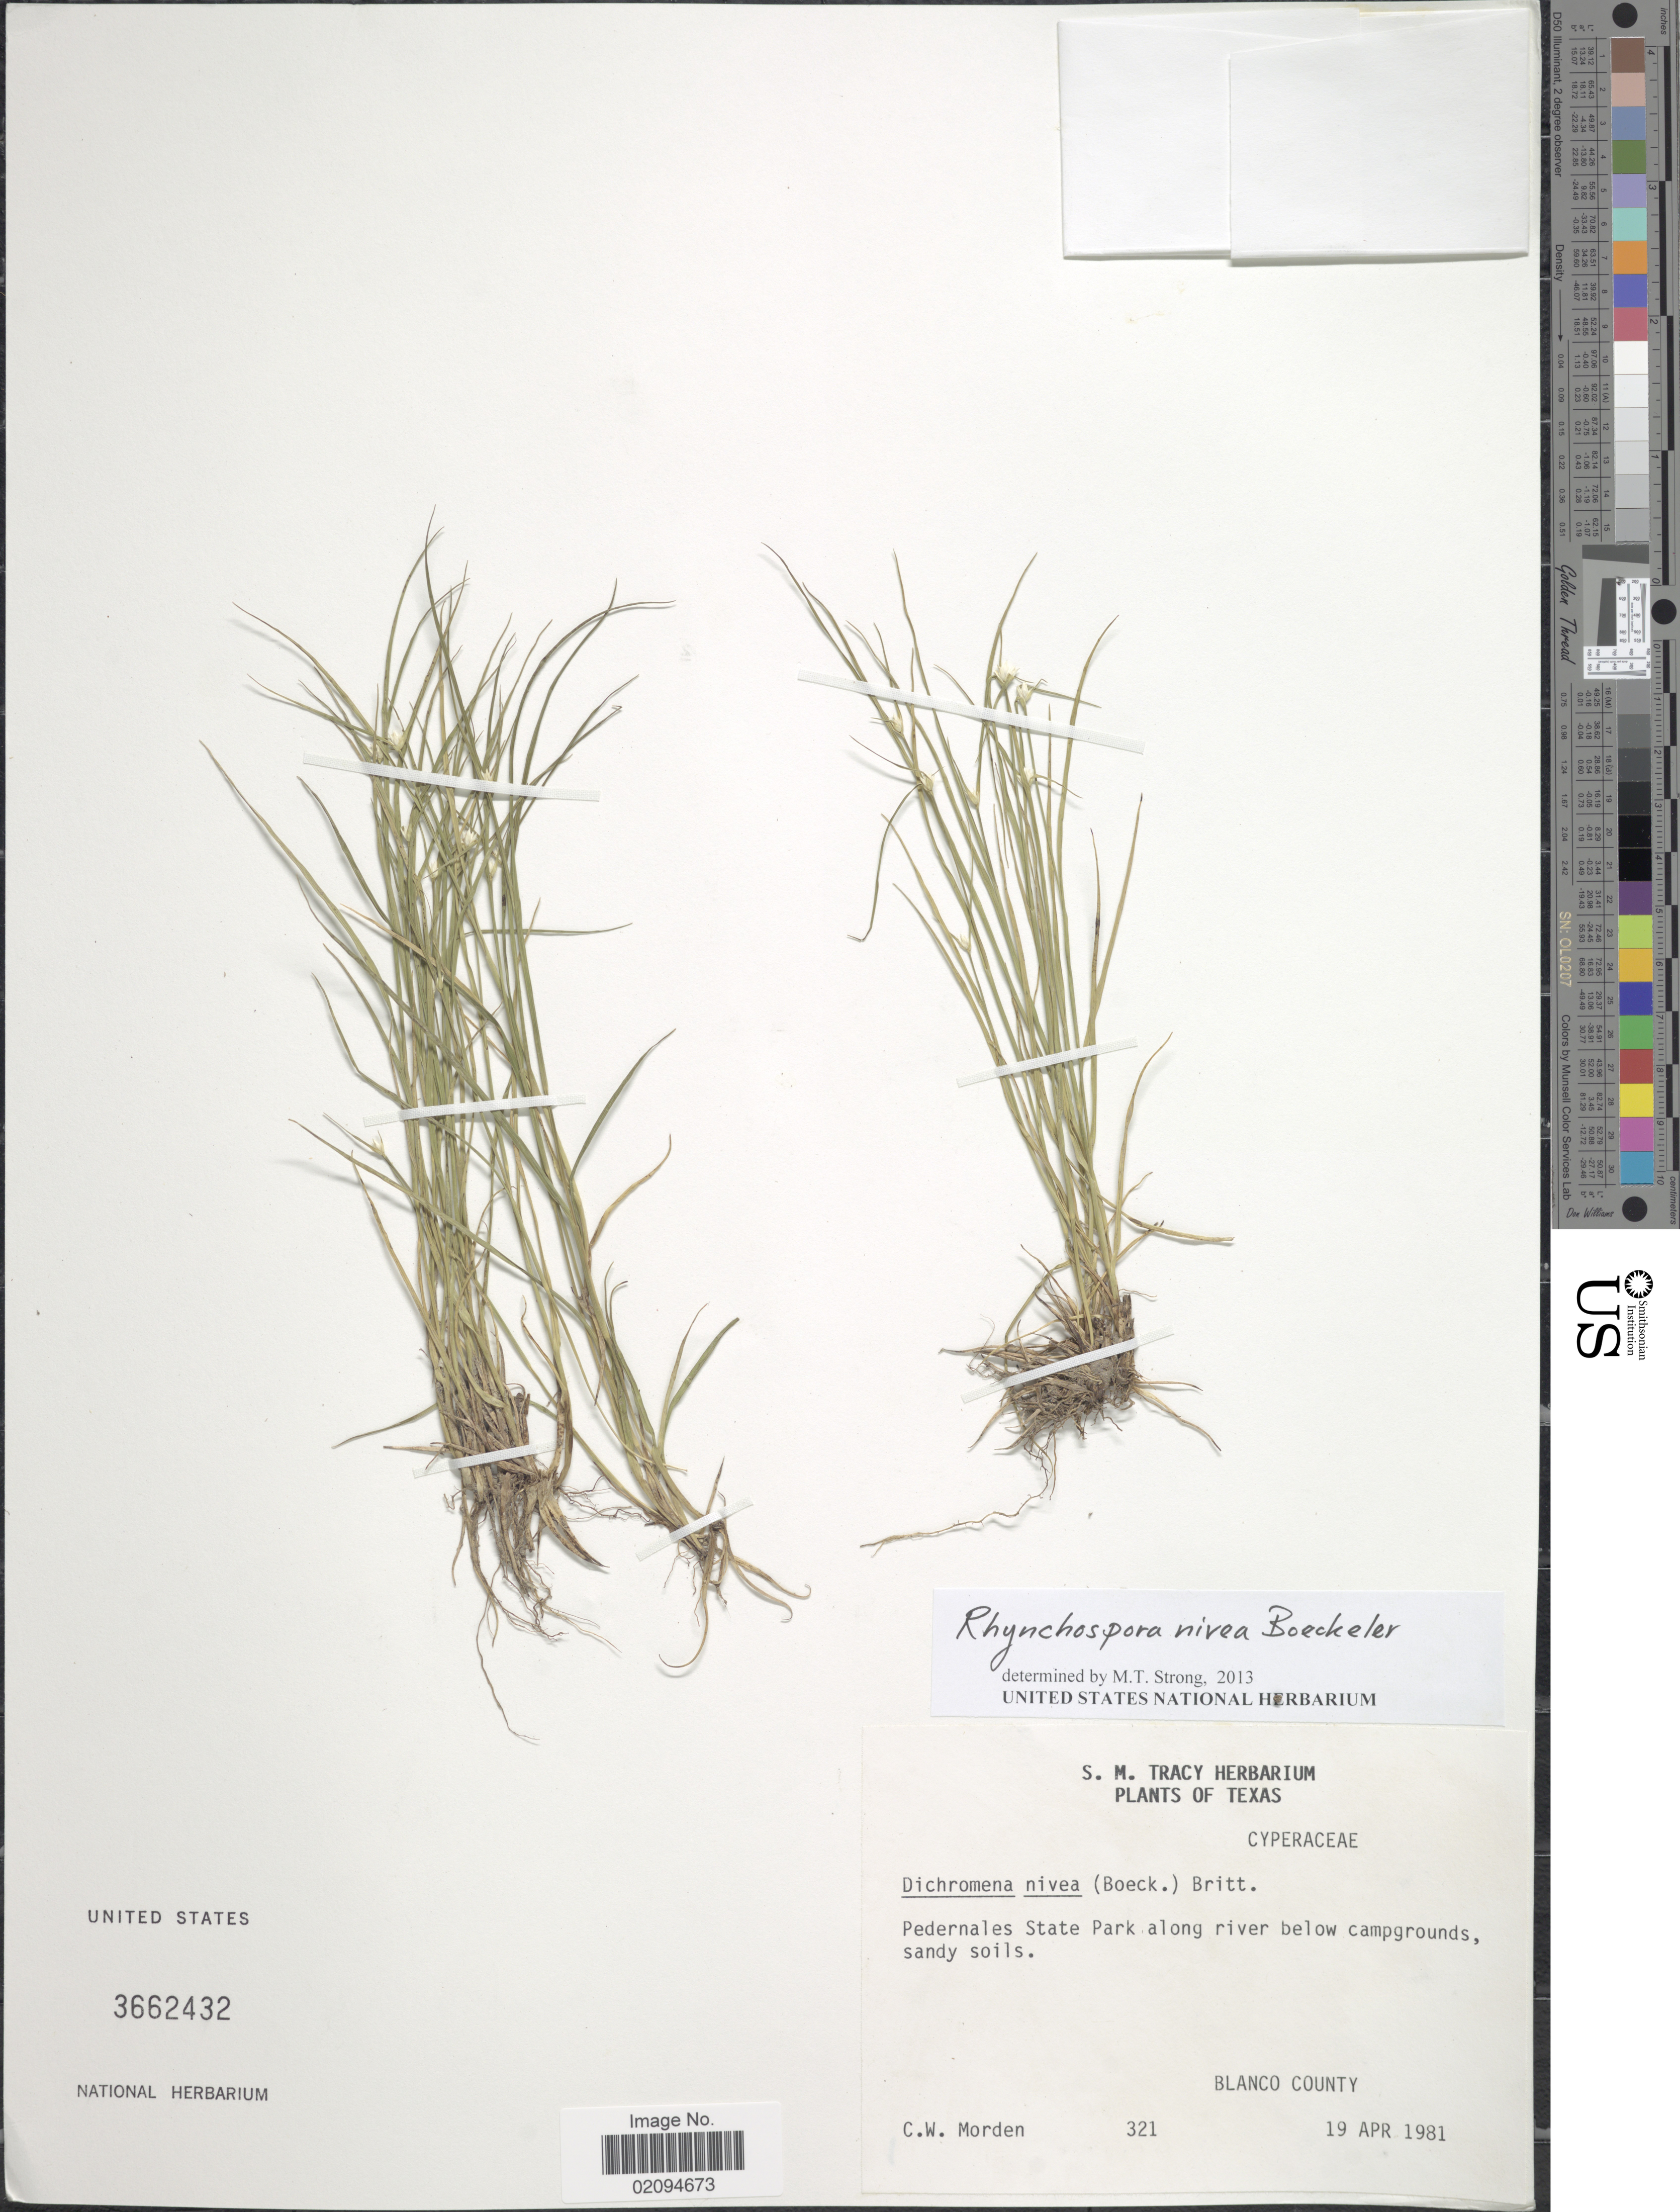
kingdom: Plantae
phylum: Tracheophyta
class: Liliopsida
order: Poales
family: Cyperaceae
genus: Rhynchospora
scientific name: Rhynchospora nivea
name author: Boeckeler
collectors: C. Morden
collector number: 321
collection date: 1981-04-19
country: United States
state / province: Texas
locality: Pedernales State Park along river below campgrounds, Blanco County.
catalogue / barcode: US 3662432